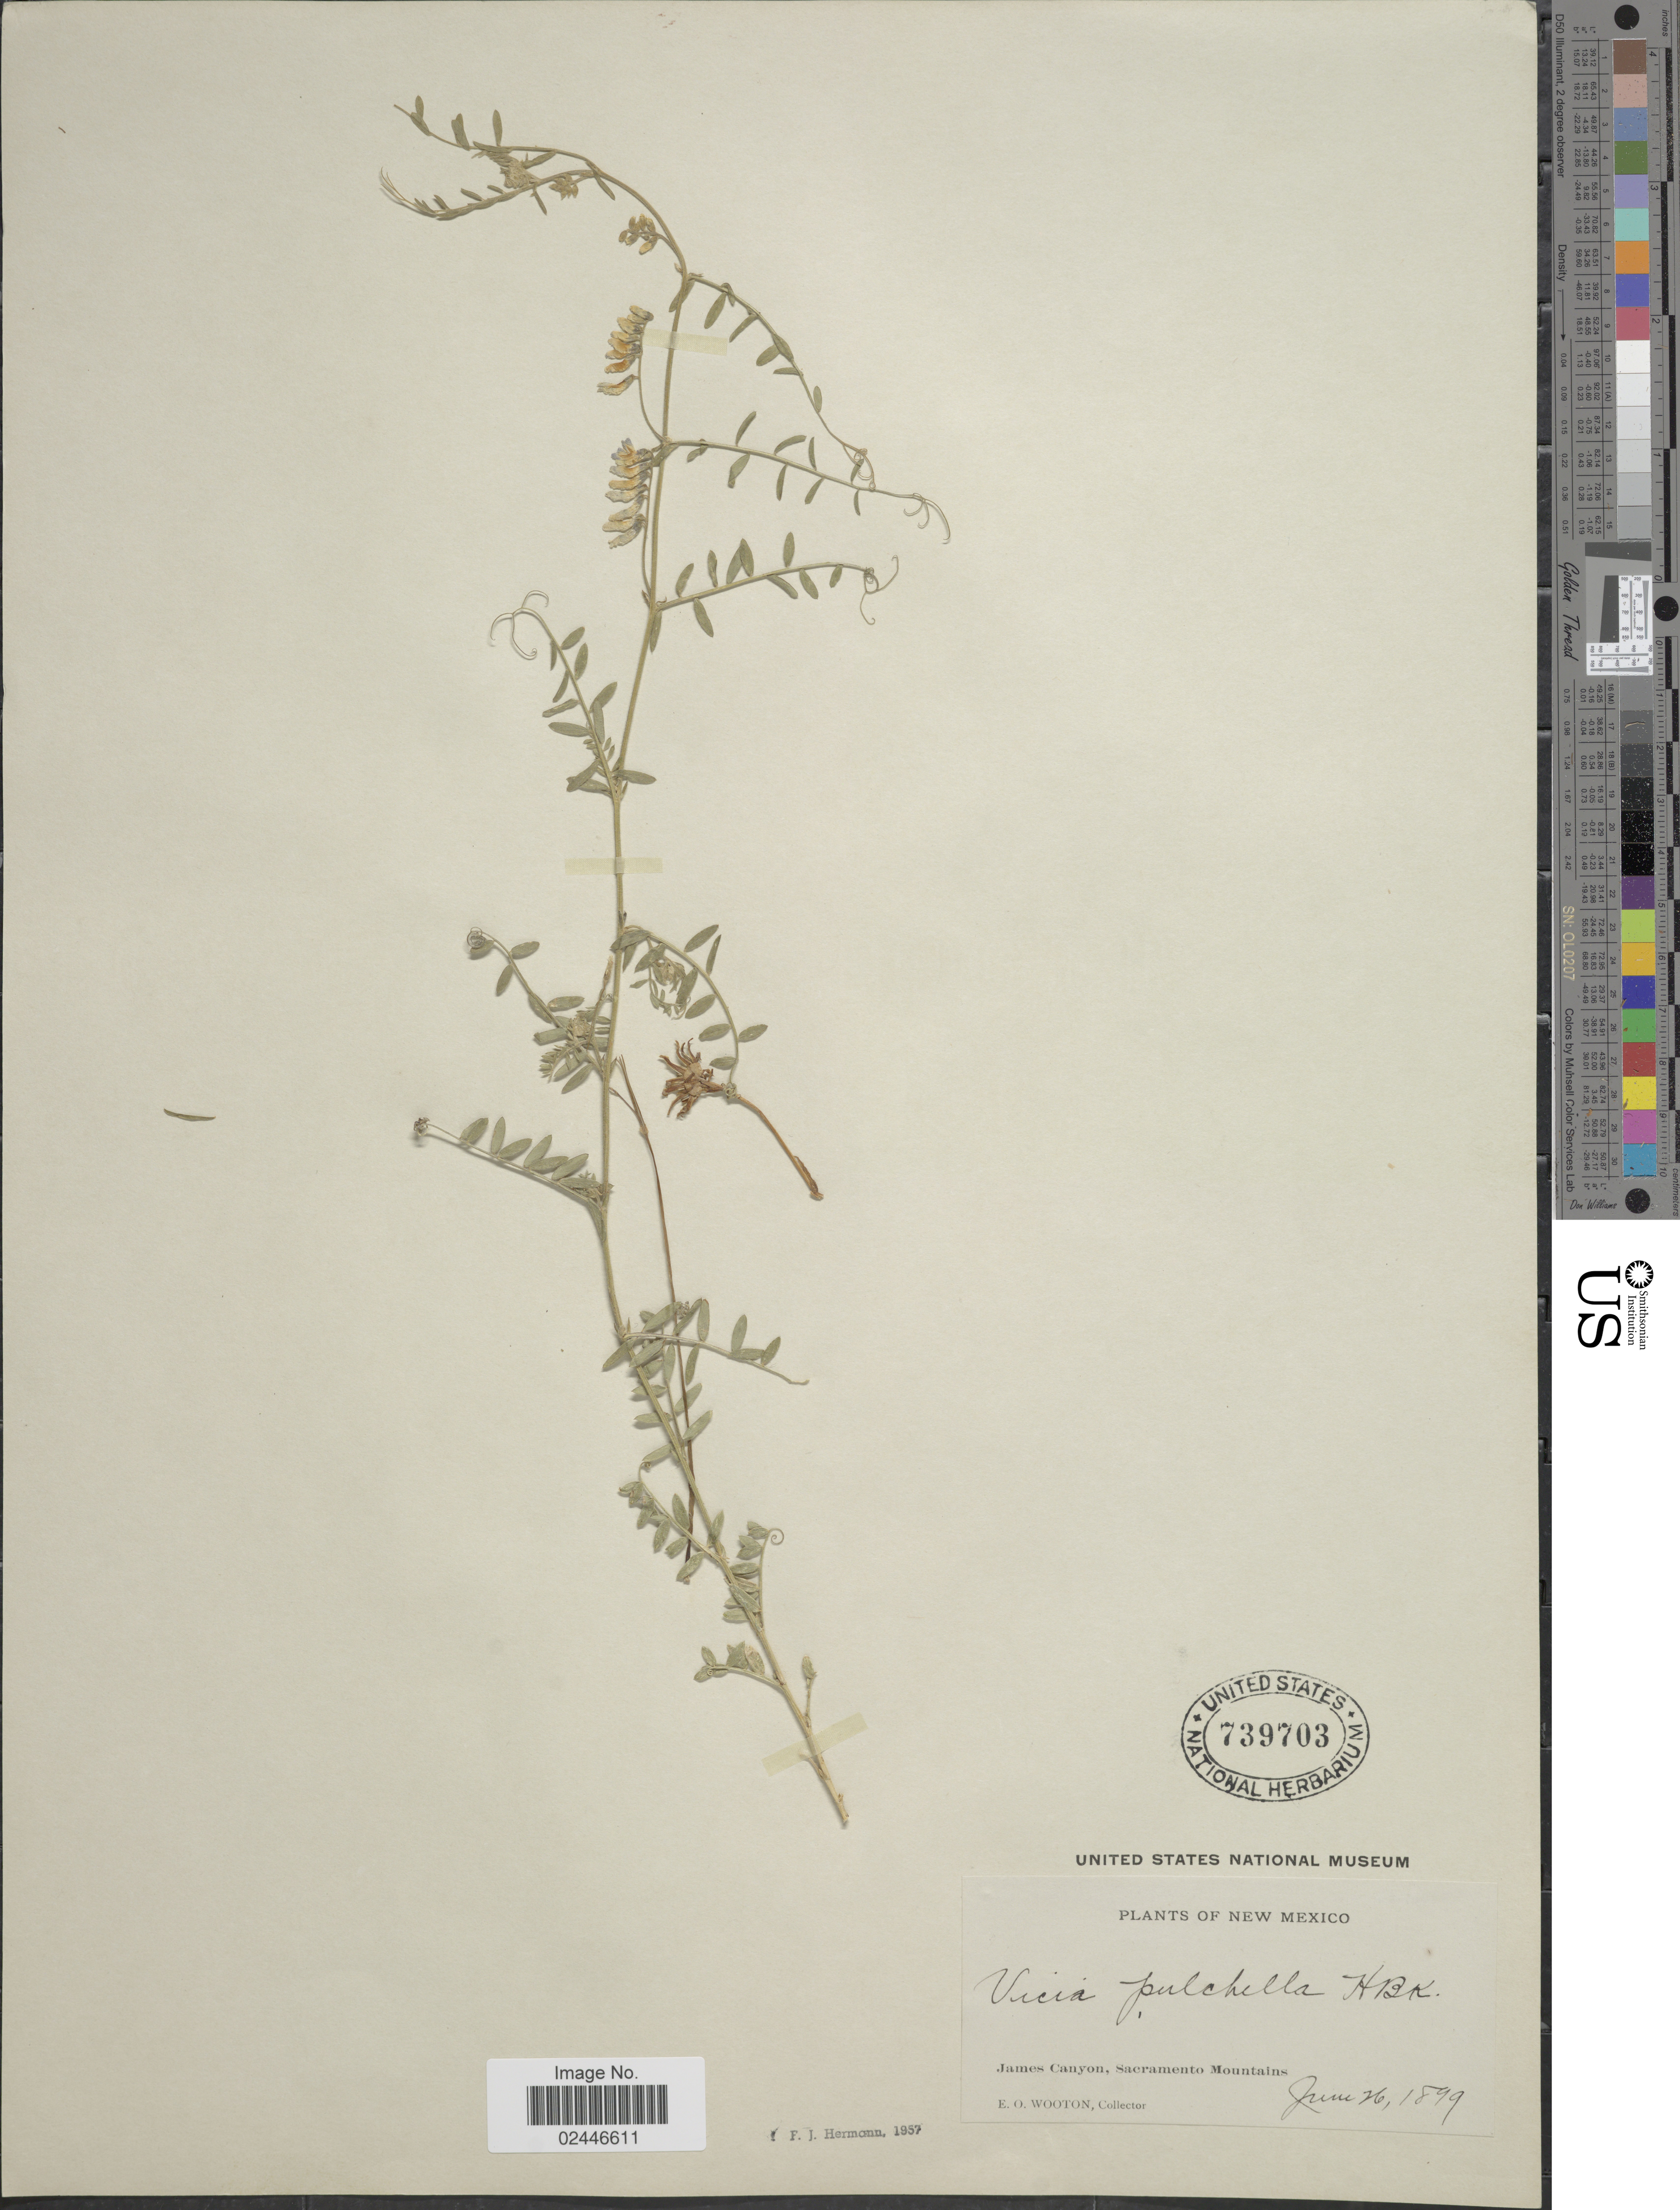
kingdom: Plantae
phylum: Tracheophyta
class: Magnoliopsida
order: Fabales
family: Fabaceae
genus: Vicia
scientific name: Vicia pulchella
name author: Kunth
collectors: E. O. Wooton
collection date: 1899-06-26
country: United States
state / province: New Mexico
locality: James Canyon, Sacramento Mountains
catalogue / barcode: US 739703